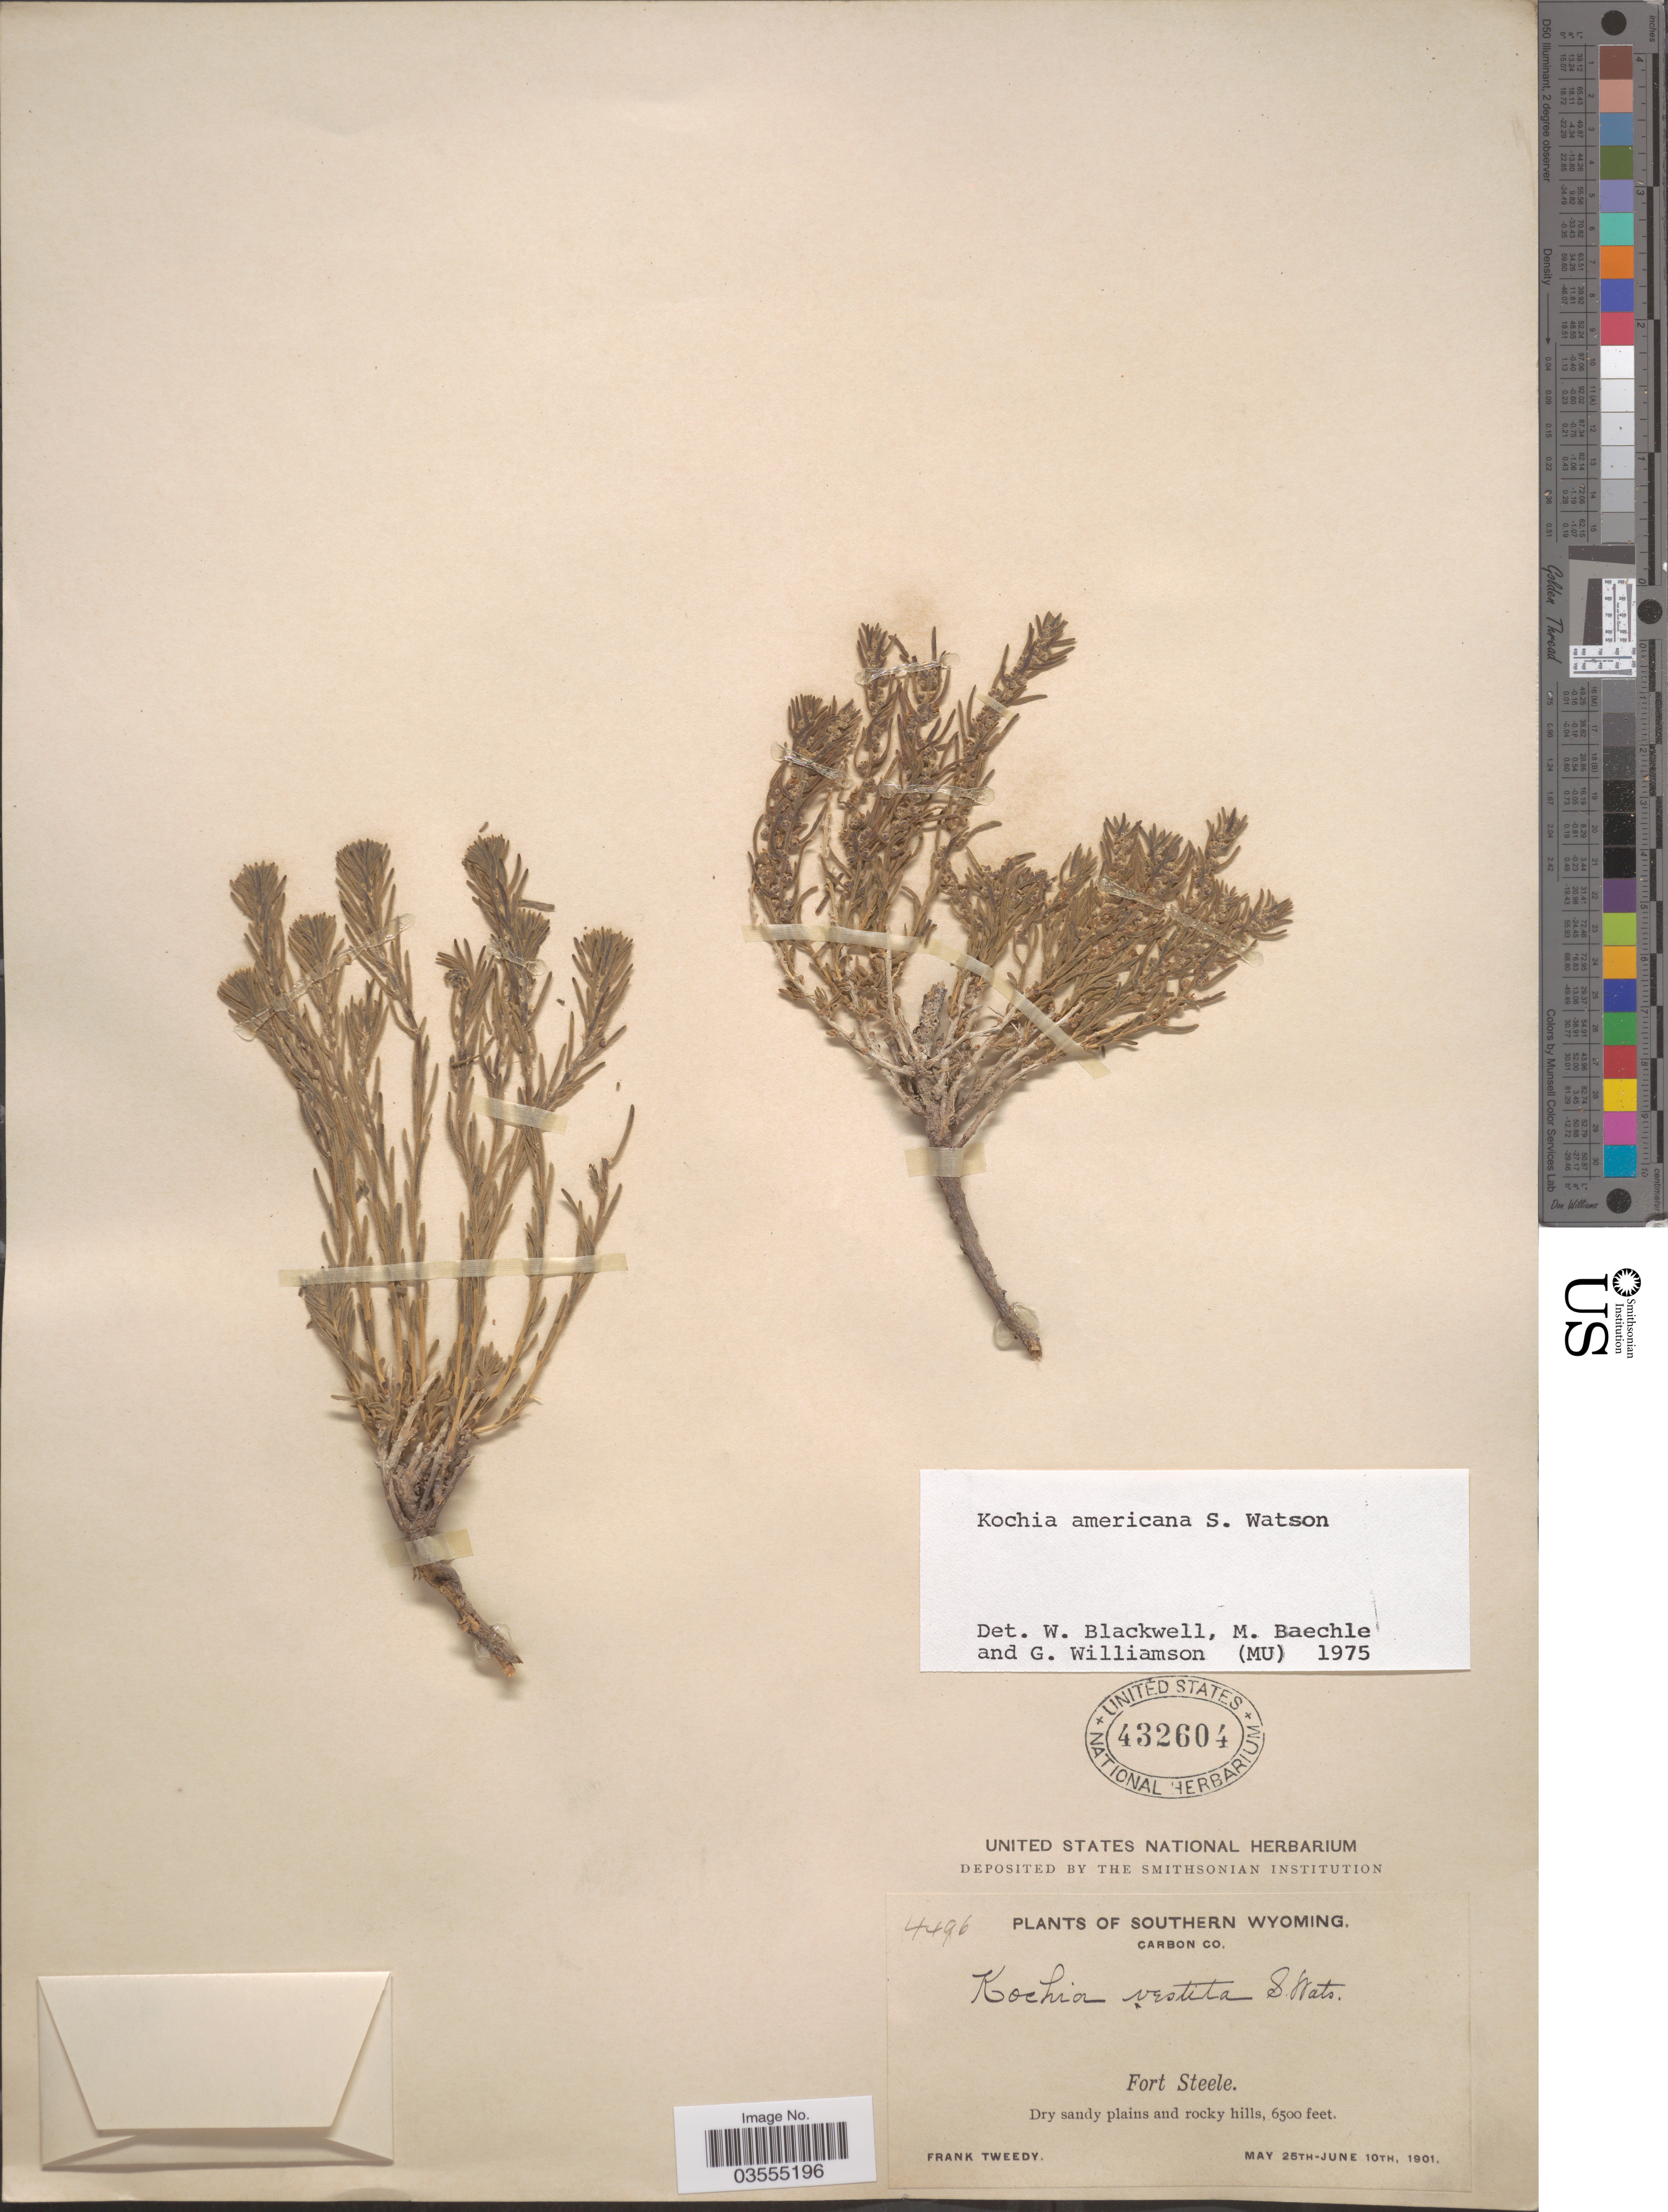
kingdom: Plantae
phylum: Tracheophyta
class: Magnoliopsida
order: Caryophyllales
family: Amaranthaceae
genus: Neokochia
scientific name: Neokochia americana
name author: (S. Watson) G.L. Chu & S.C. Sand.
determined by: U.S. National Herbarium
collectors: F. Tweedy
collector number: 4496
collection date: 1901-05-25/1901-06-10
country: United States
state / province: Wyoming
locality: Southern Wyoming. Carbon Co. Fort Steele.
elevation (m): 1981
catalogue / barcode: US 432604